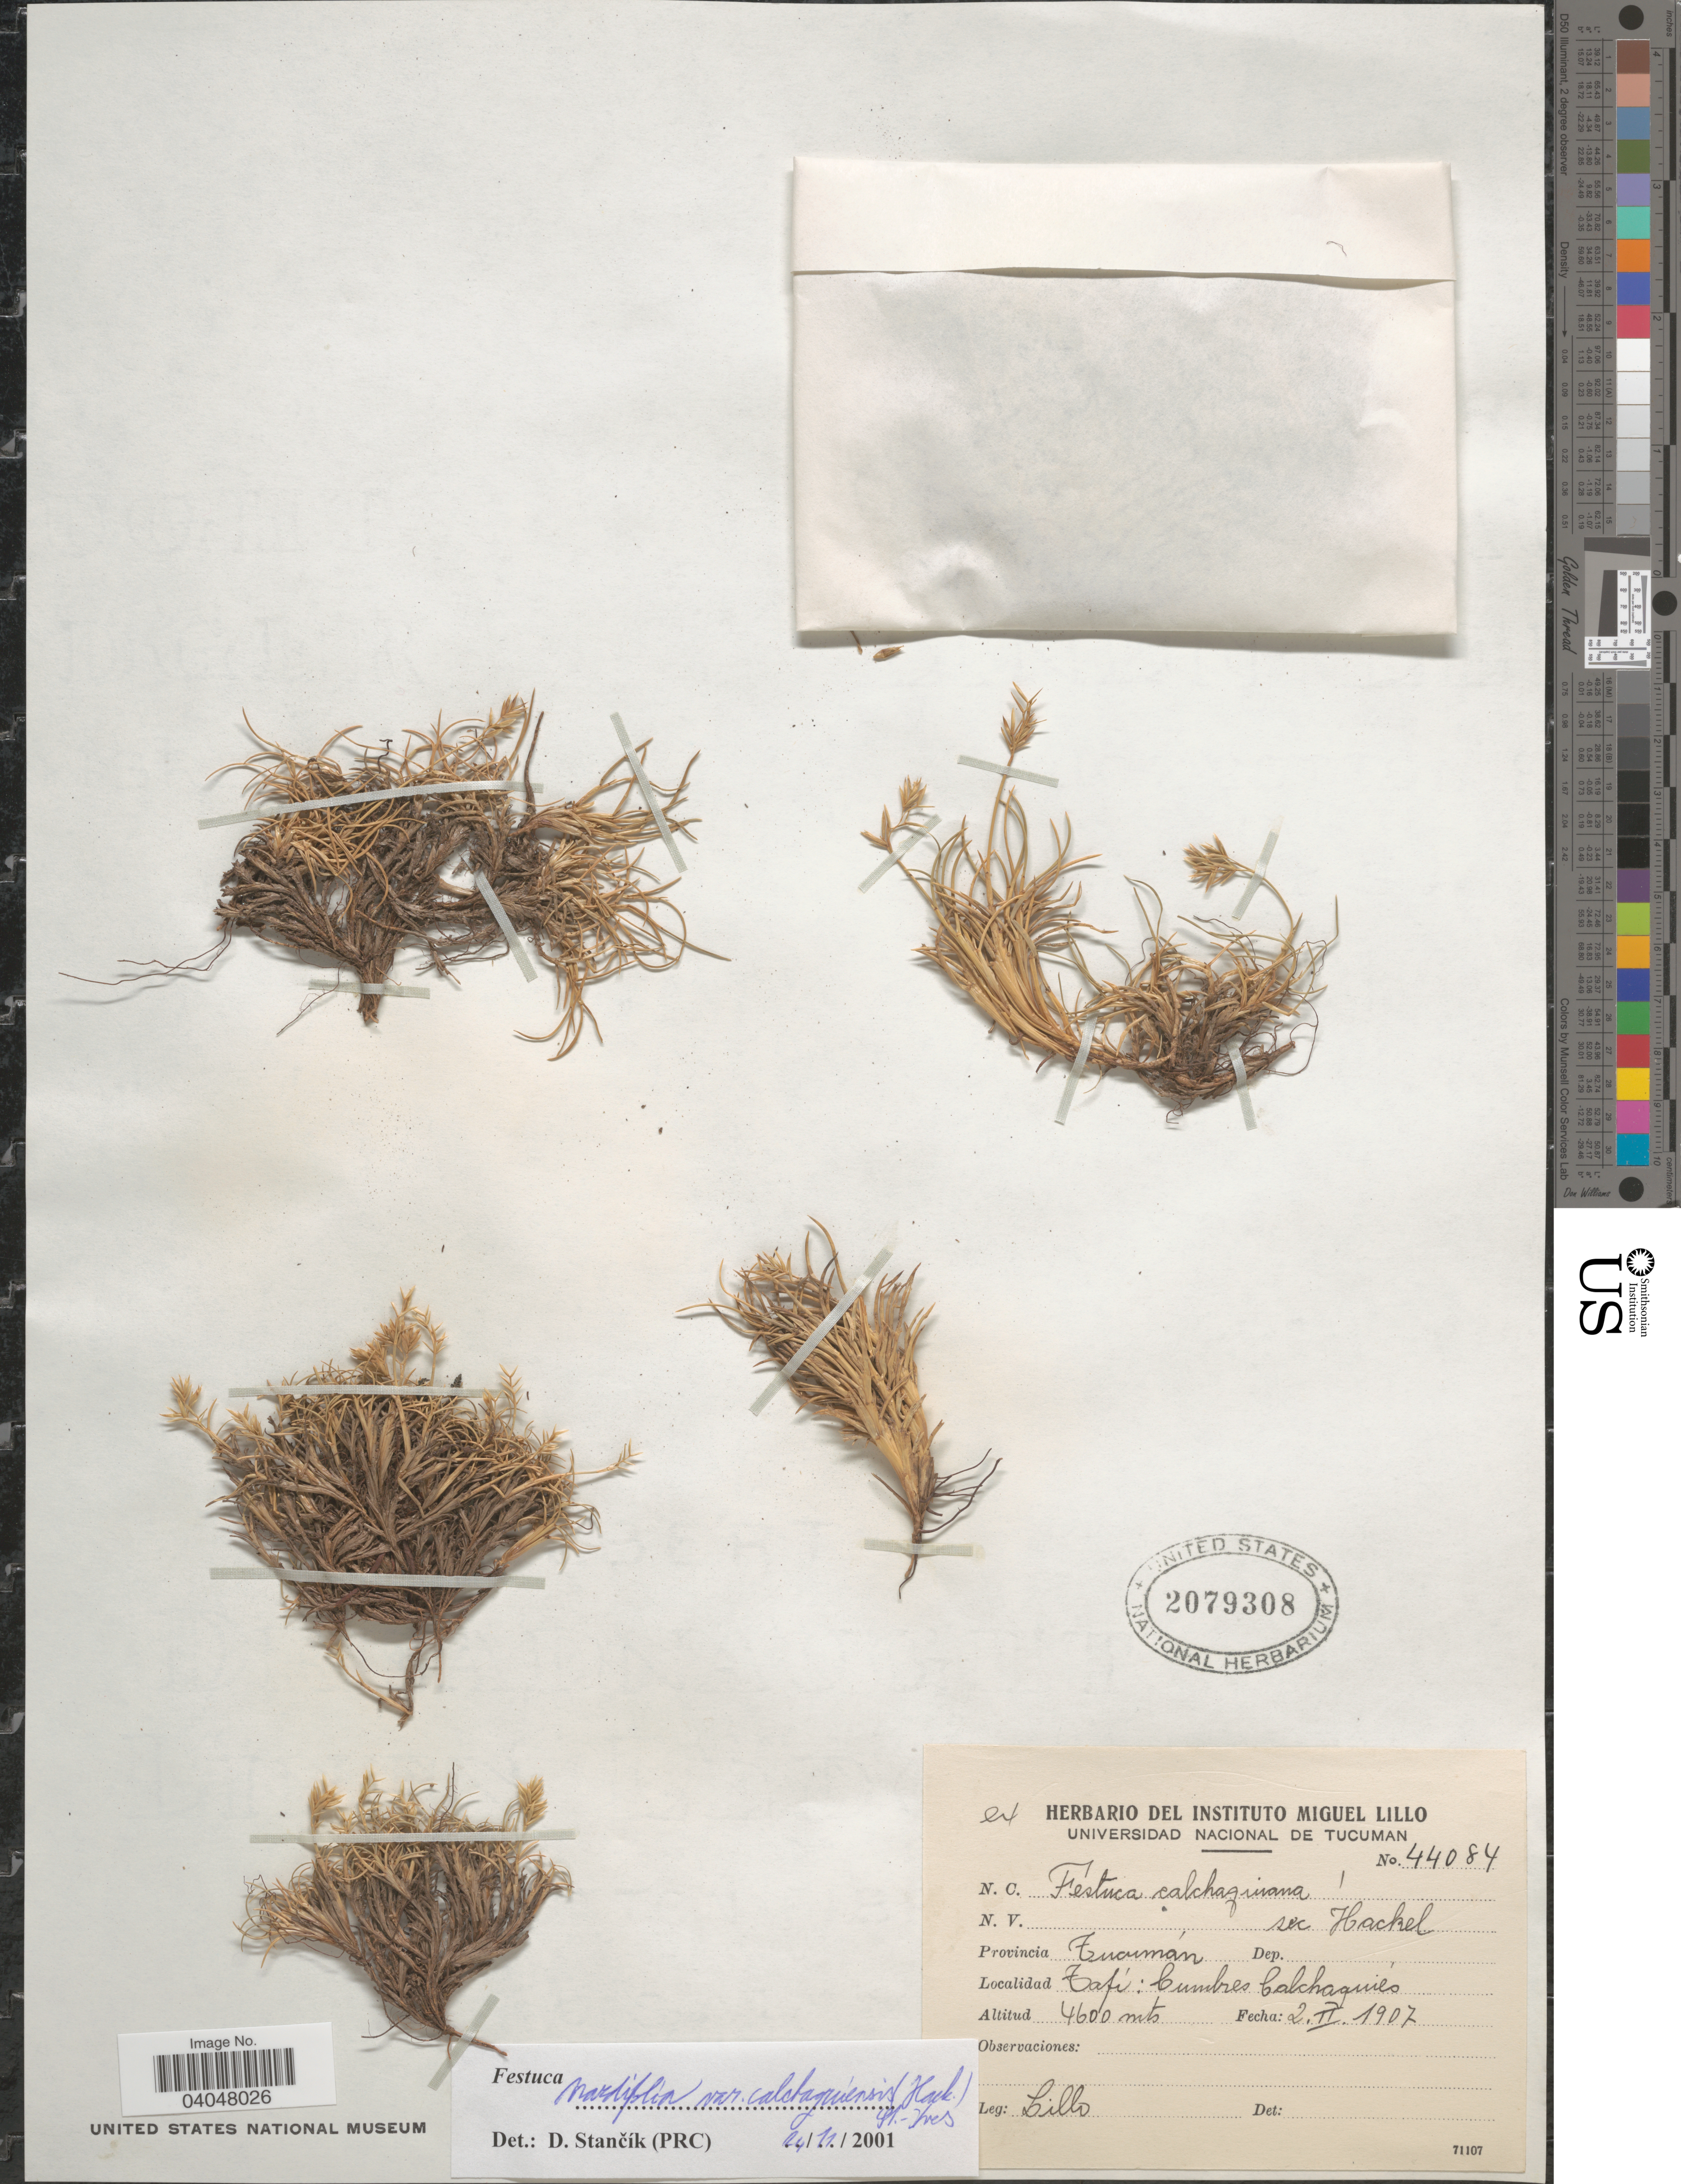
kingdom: Plantae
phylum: Tracheophyta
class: Liliopsida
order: Poales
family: Poaceae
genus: Festuca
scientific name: Festuca nardifolia var. calchaquiensis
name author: (Hack.) St.-Yves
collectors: M. Lillo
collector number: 44084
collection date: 1907-02-02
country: Argentina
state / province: Tucuman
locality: Tafí: Cumbres Calchaquies.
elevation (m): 4600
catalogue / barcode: US 2079308